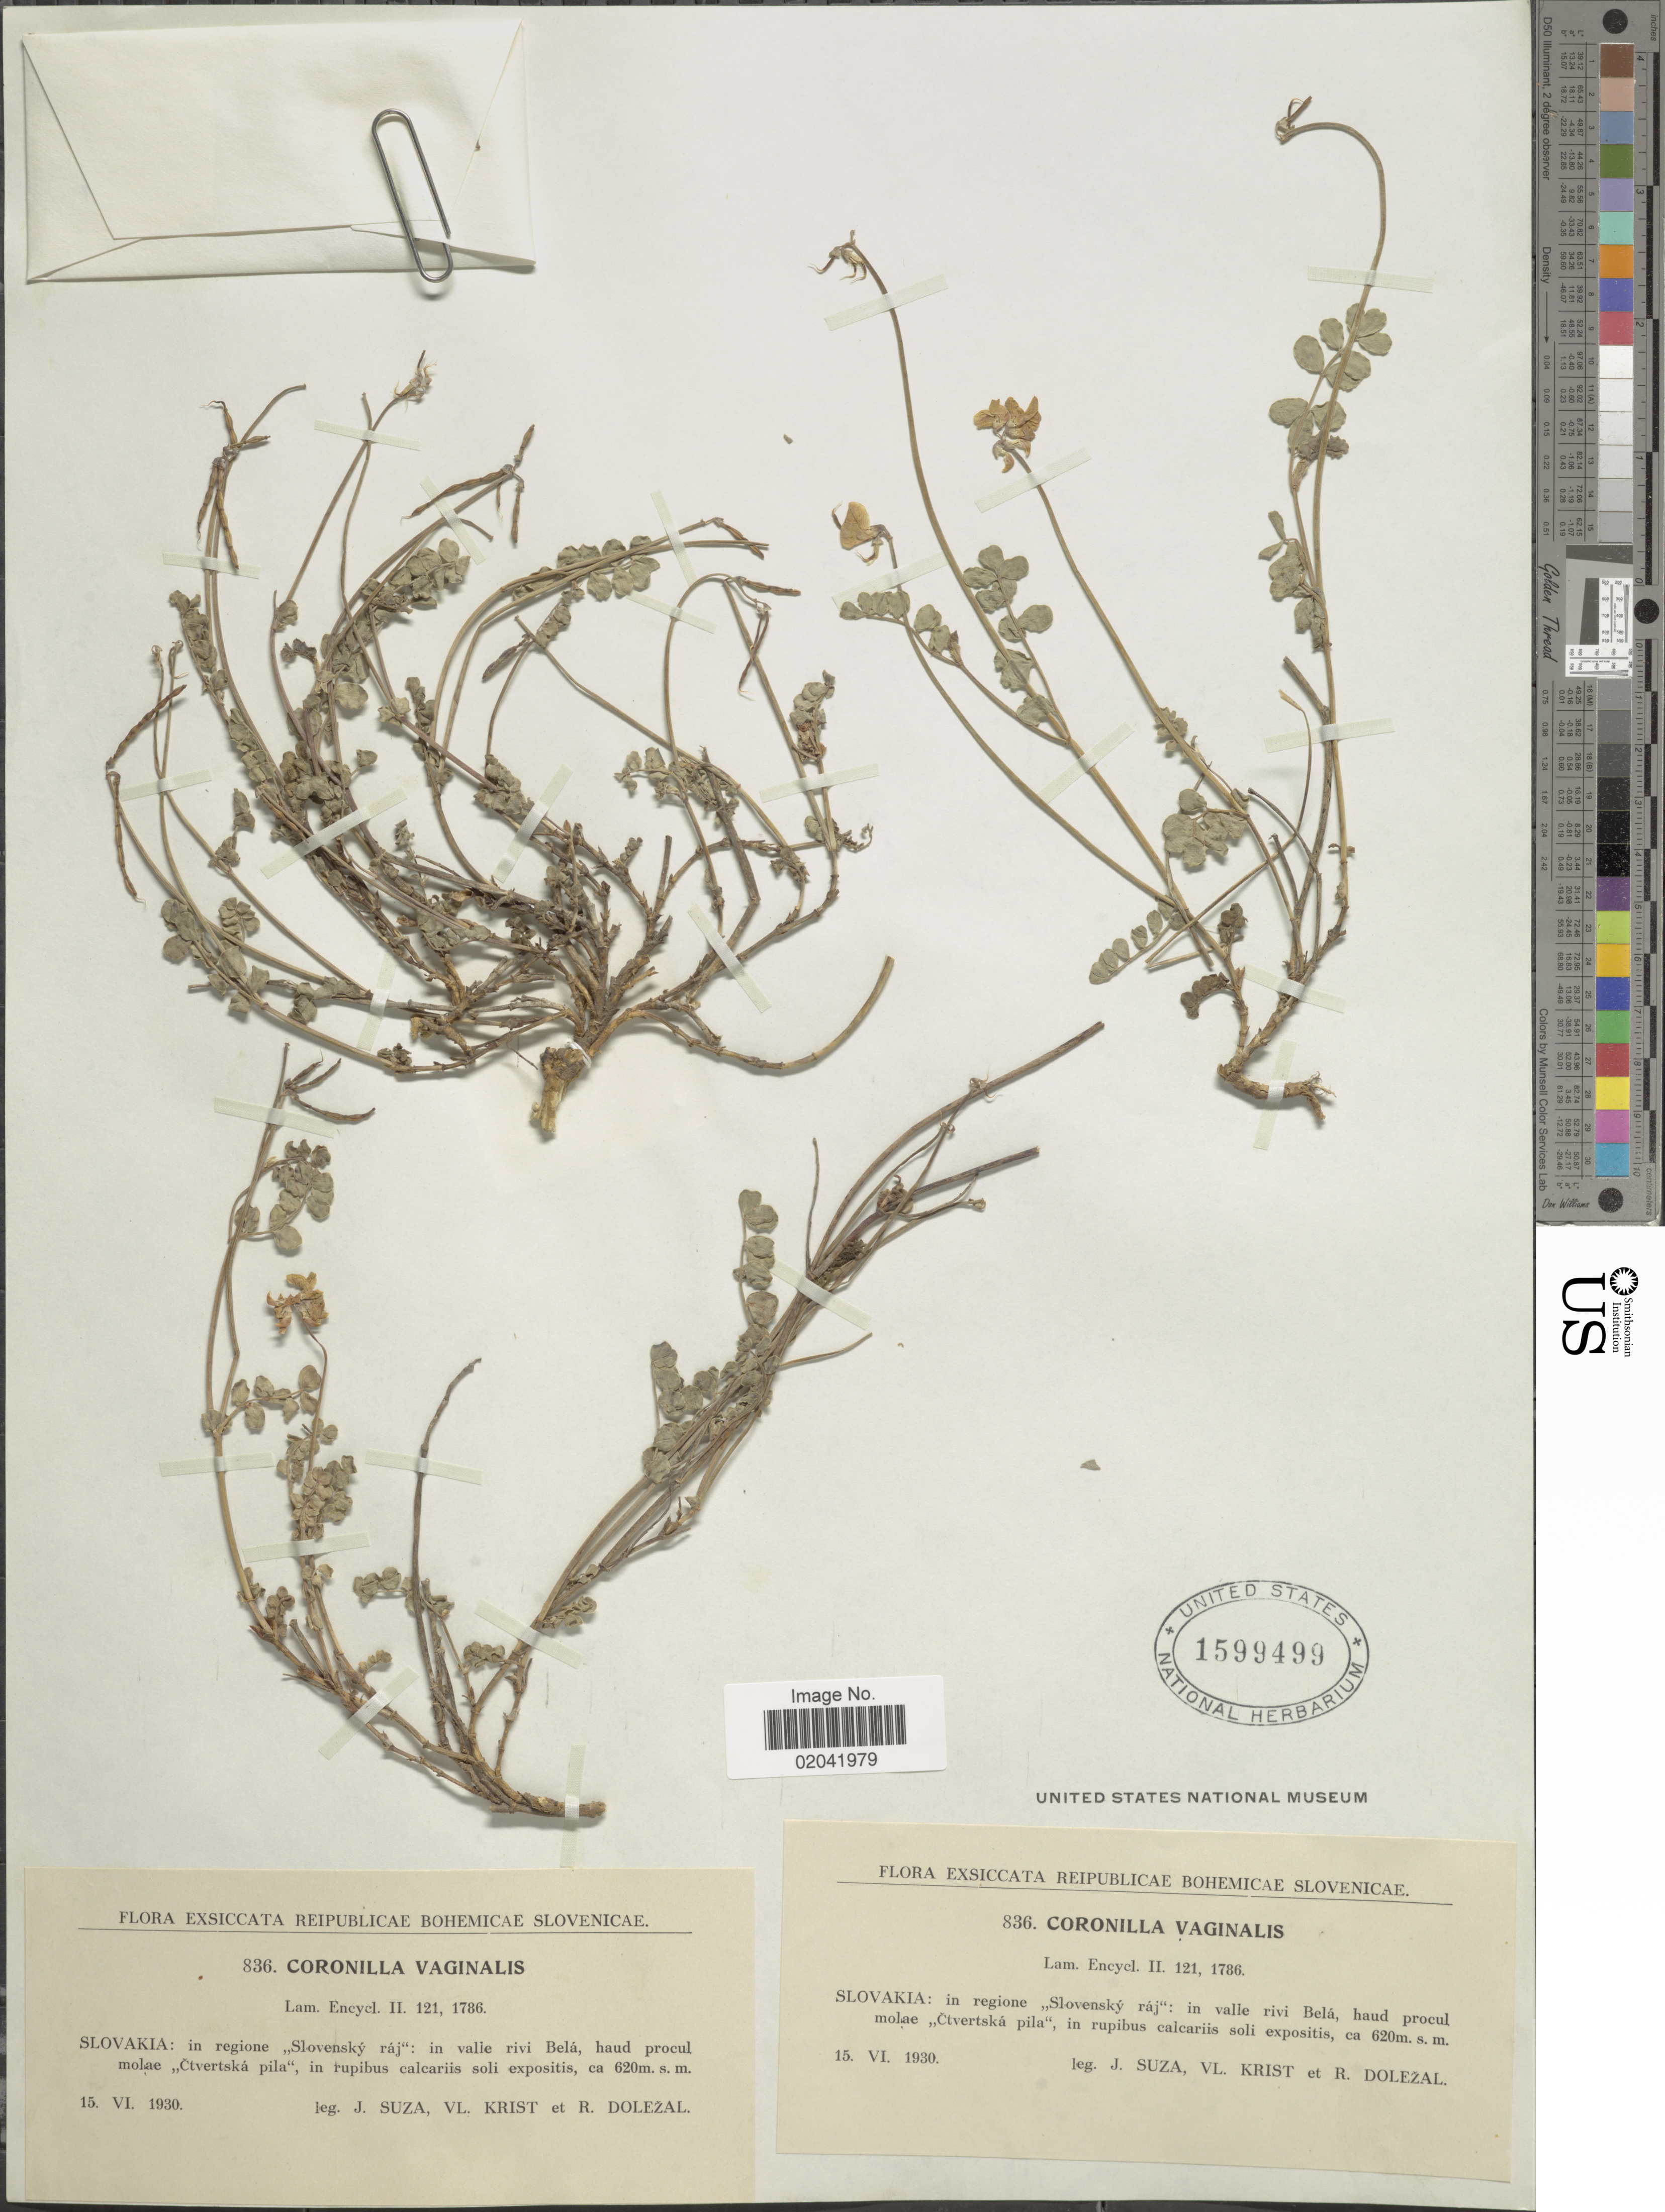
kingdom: Plantae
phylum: Tracheophyta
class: Magnoliopsida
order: Fabales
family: Fabaceae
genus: Coronilla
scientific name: Coronilla vaginalis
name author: Lam.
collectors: J. Suza, V. Krist & R. Dolezal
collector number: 836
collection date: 1930-06-15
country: Slovakia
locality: Reipublicae Bohemicae Slovenicae, Slovakia: in regione ,,Slovenský ráj': in valle rivi Belá, haud procul molae ,,Ctvertská pila, in rupibus calcariis soli expositis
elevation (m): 620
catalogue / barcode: US 1599499